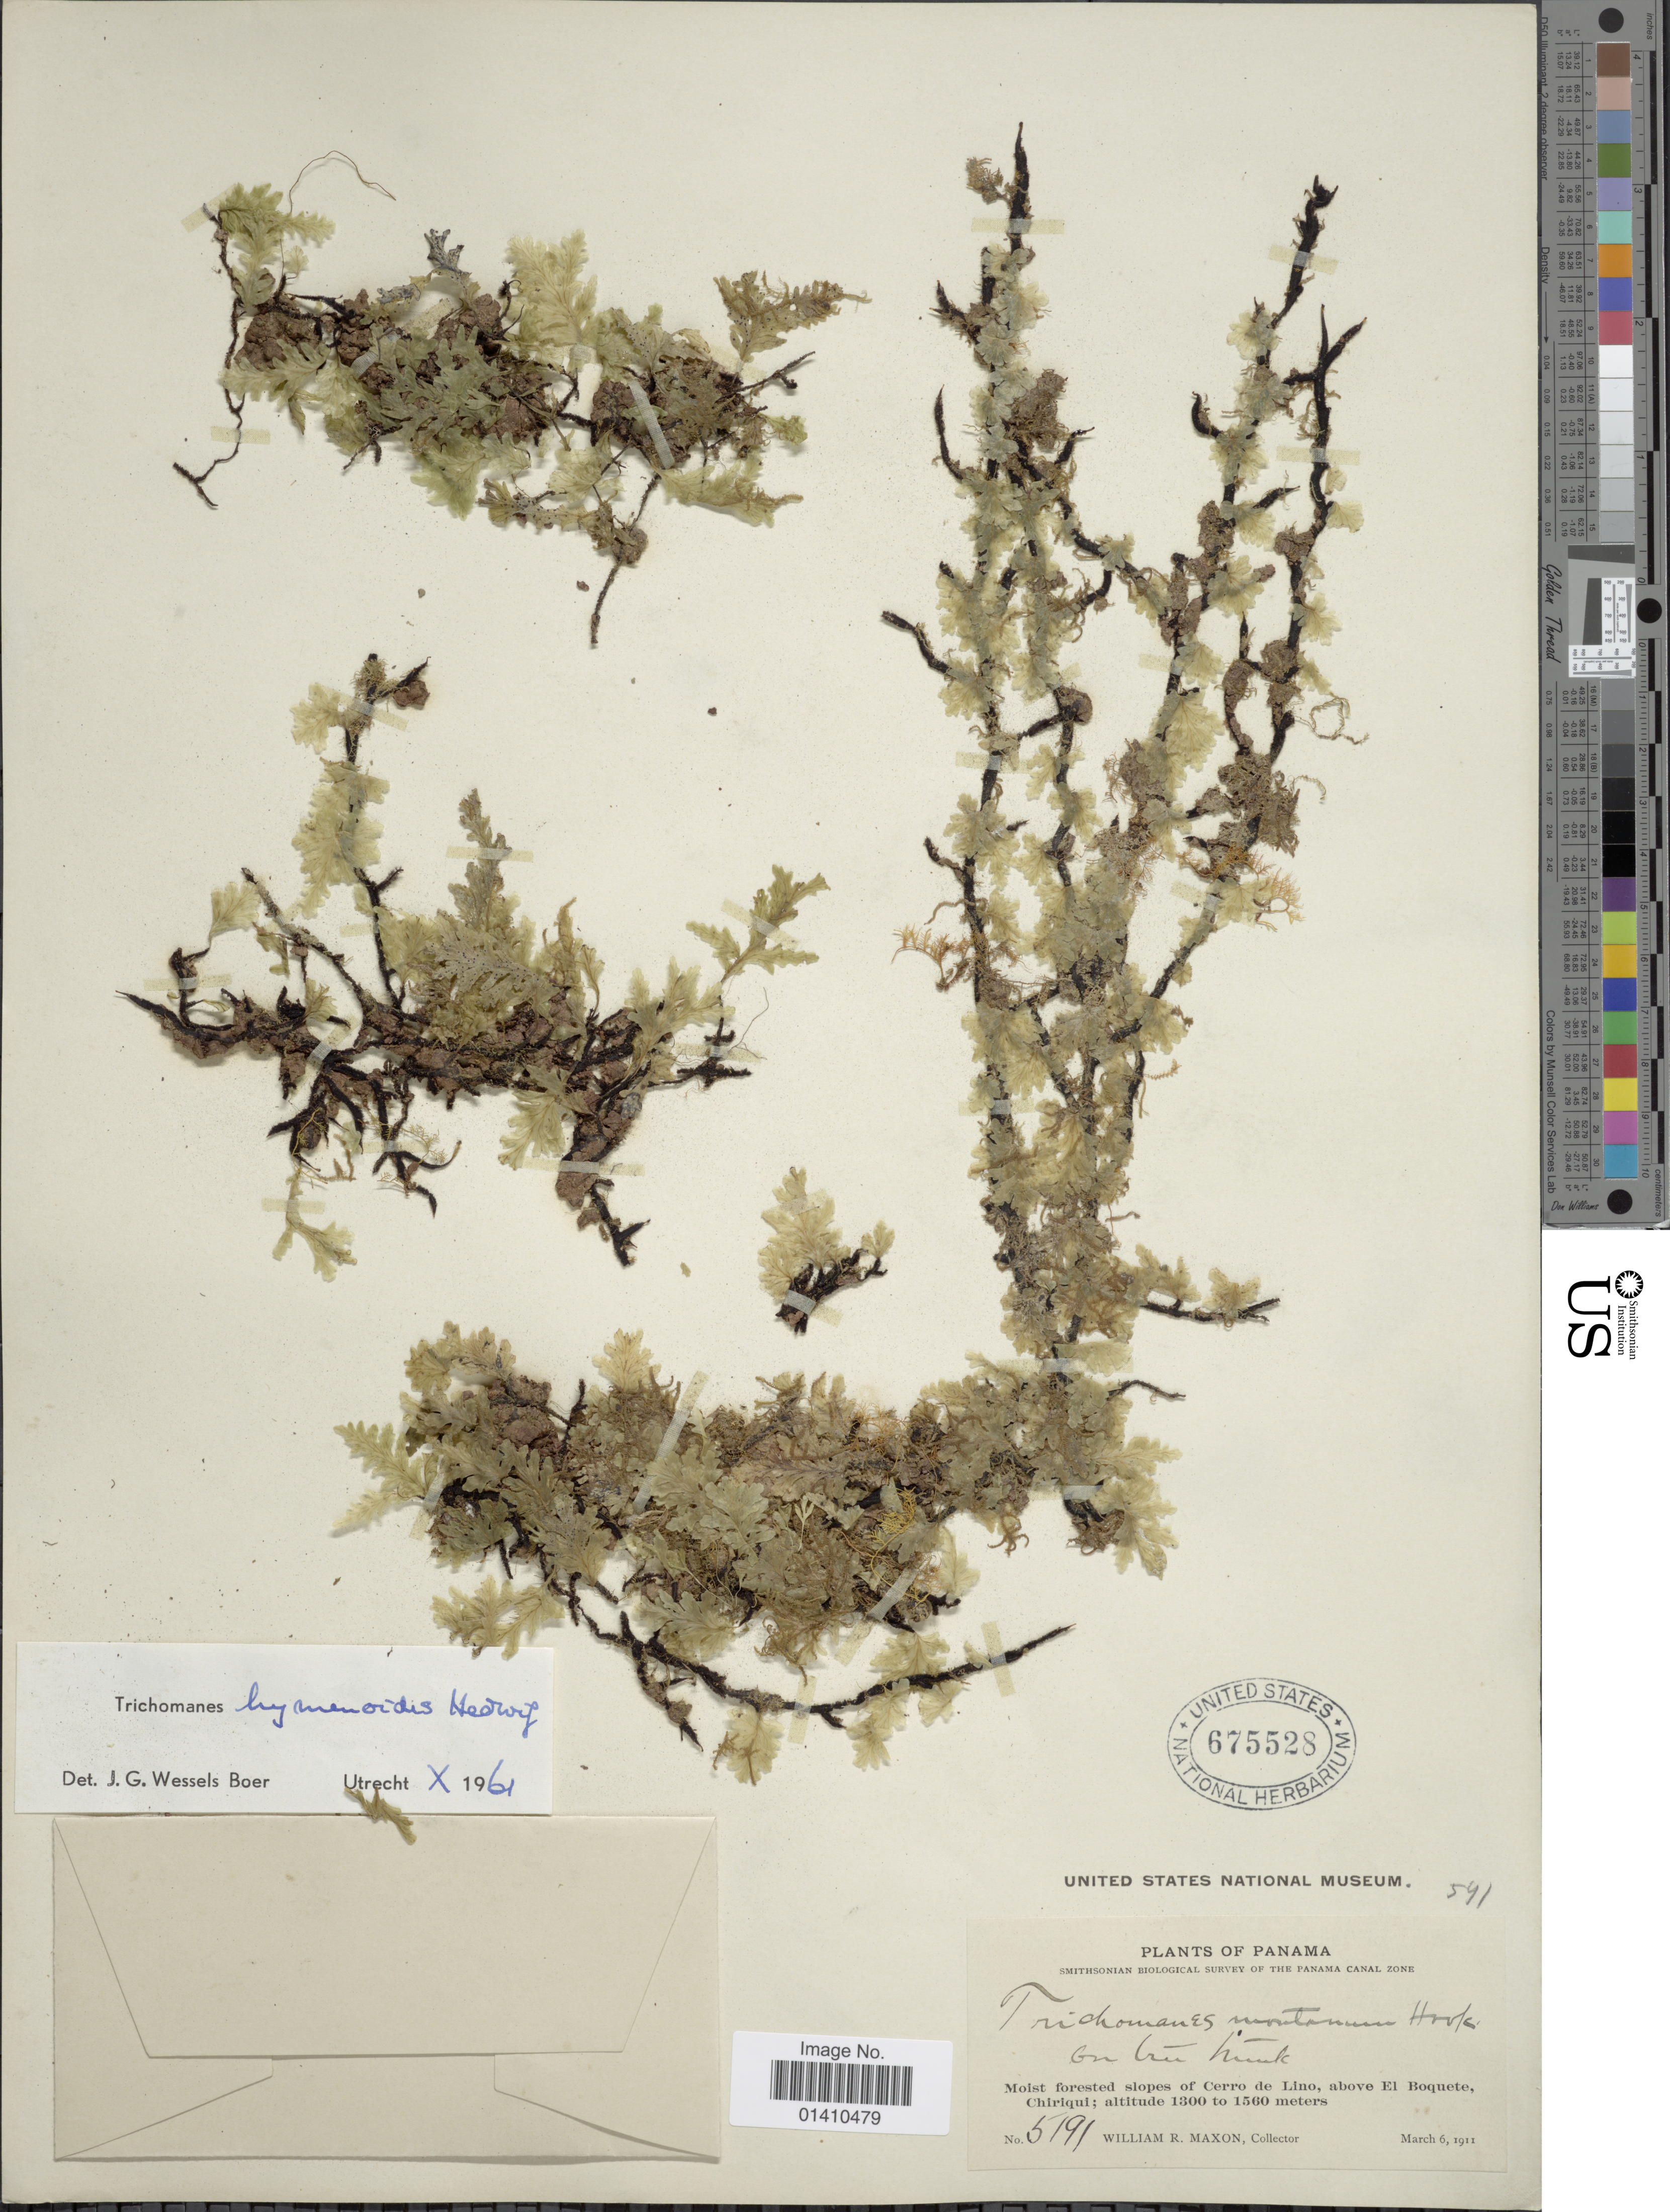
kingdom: Plantae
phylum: Tracheophyta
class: Polypodiopsida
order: Hymenophyllales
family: Hymenophyllaceae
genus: Didymoglossum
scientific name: Didymoglossum hymenoides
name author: (Hedw.) Copel.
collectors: W. R. Maxon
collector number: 5191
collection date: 1911-03-06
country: Panama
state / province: Chiriqui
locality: Moist forested slopes of Cerro de Lino, above El Boquete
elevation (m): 1300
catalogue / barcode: US 675528